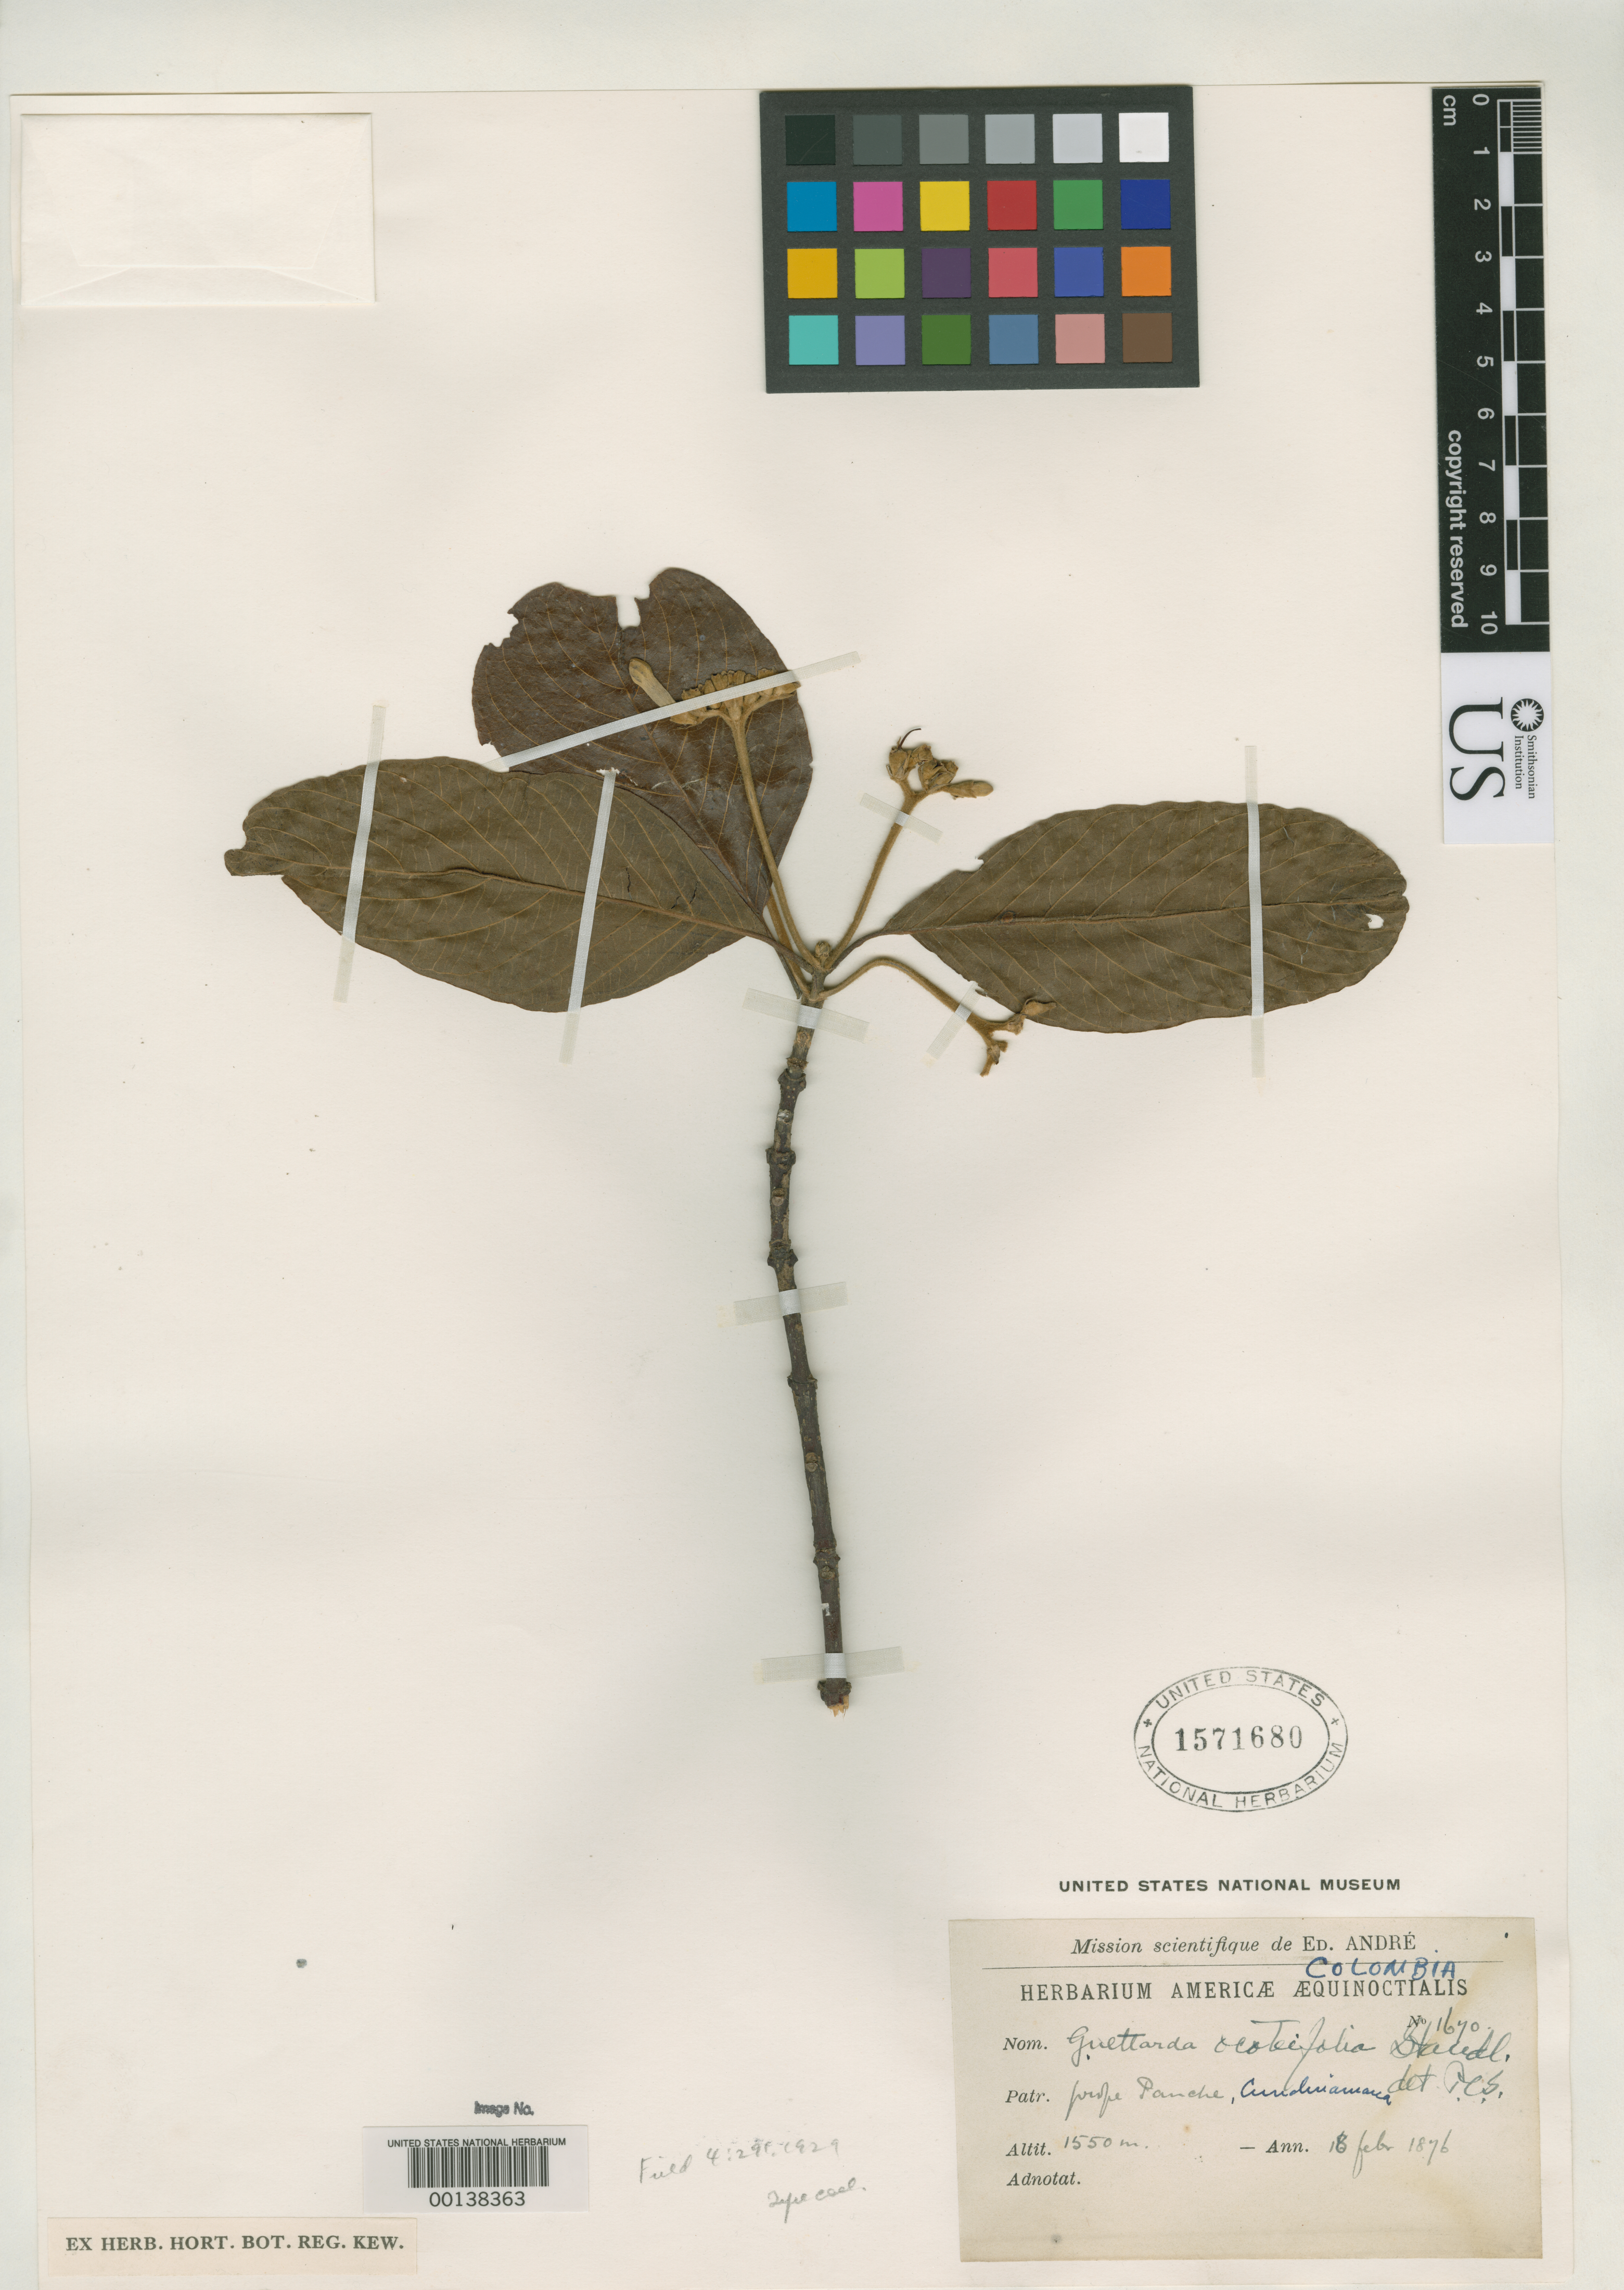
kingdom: Plantae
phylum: Tracheophyta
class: Magnoliopsida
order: Gentianales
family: Rubiaceae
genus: Guettarda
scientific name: Guettarda ocoteifolia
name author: Standl.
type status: Isotype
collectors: É. F. André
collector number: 1670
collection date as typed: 18 Feb 1876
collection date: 1876-02-18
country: Colombia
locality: Near Panche.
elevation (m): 1550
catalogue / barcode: US 1571680